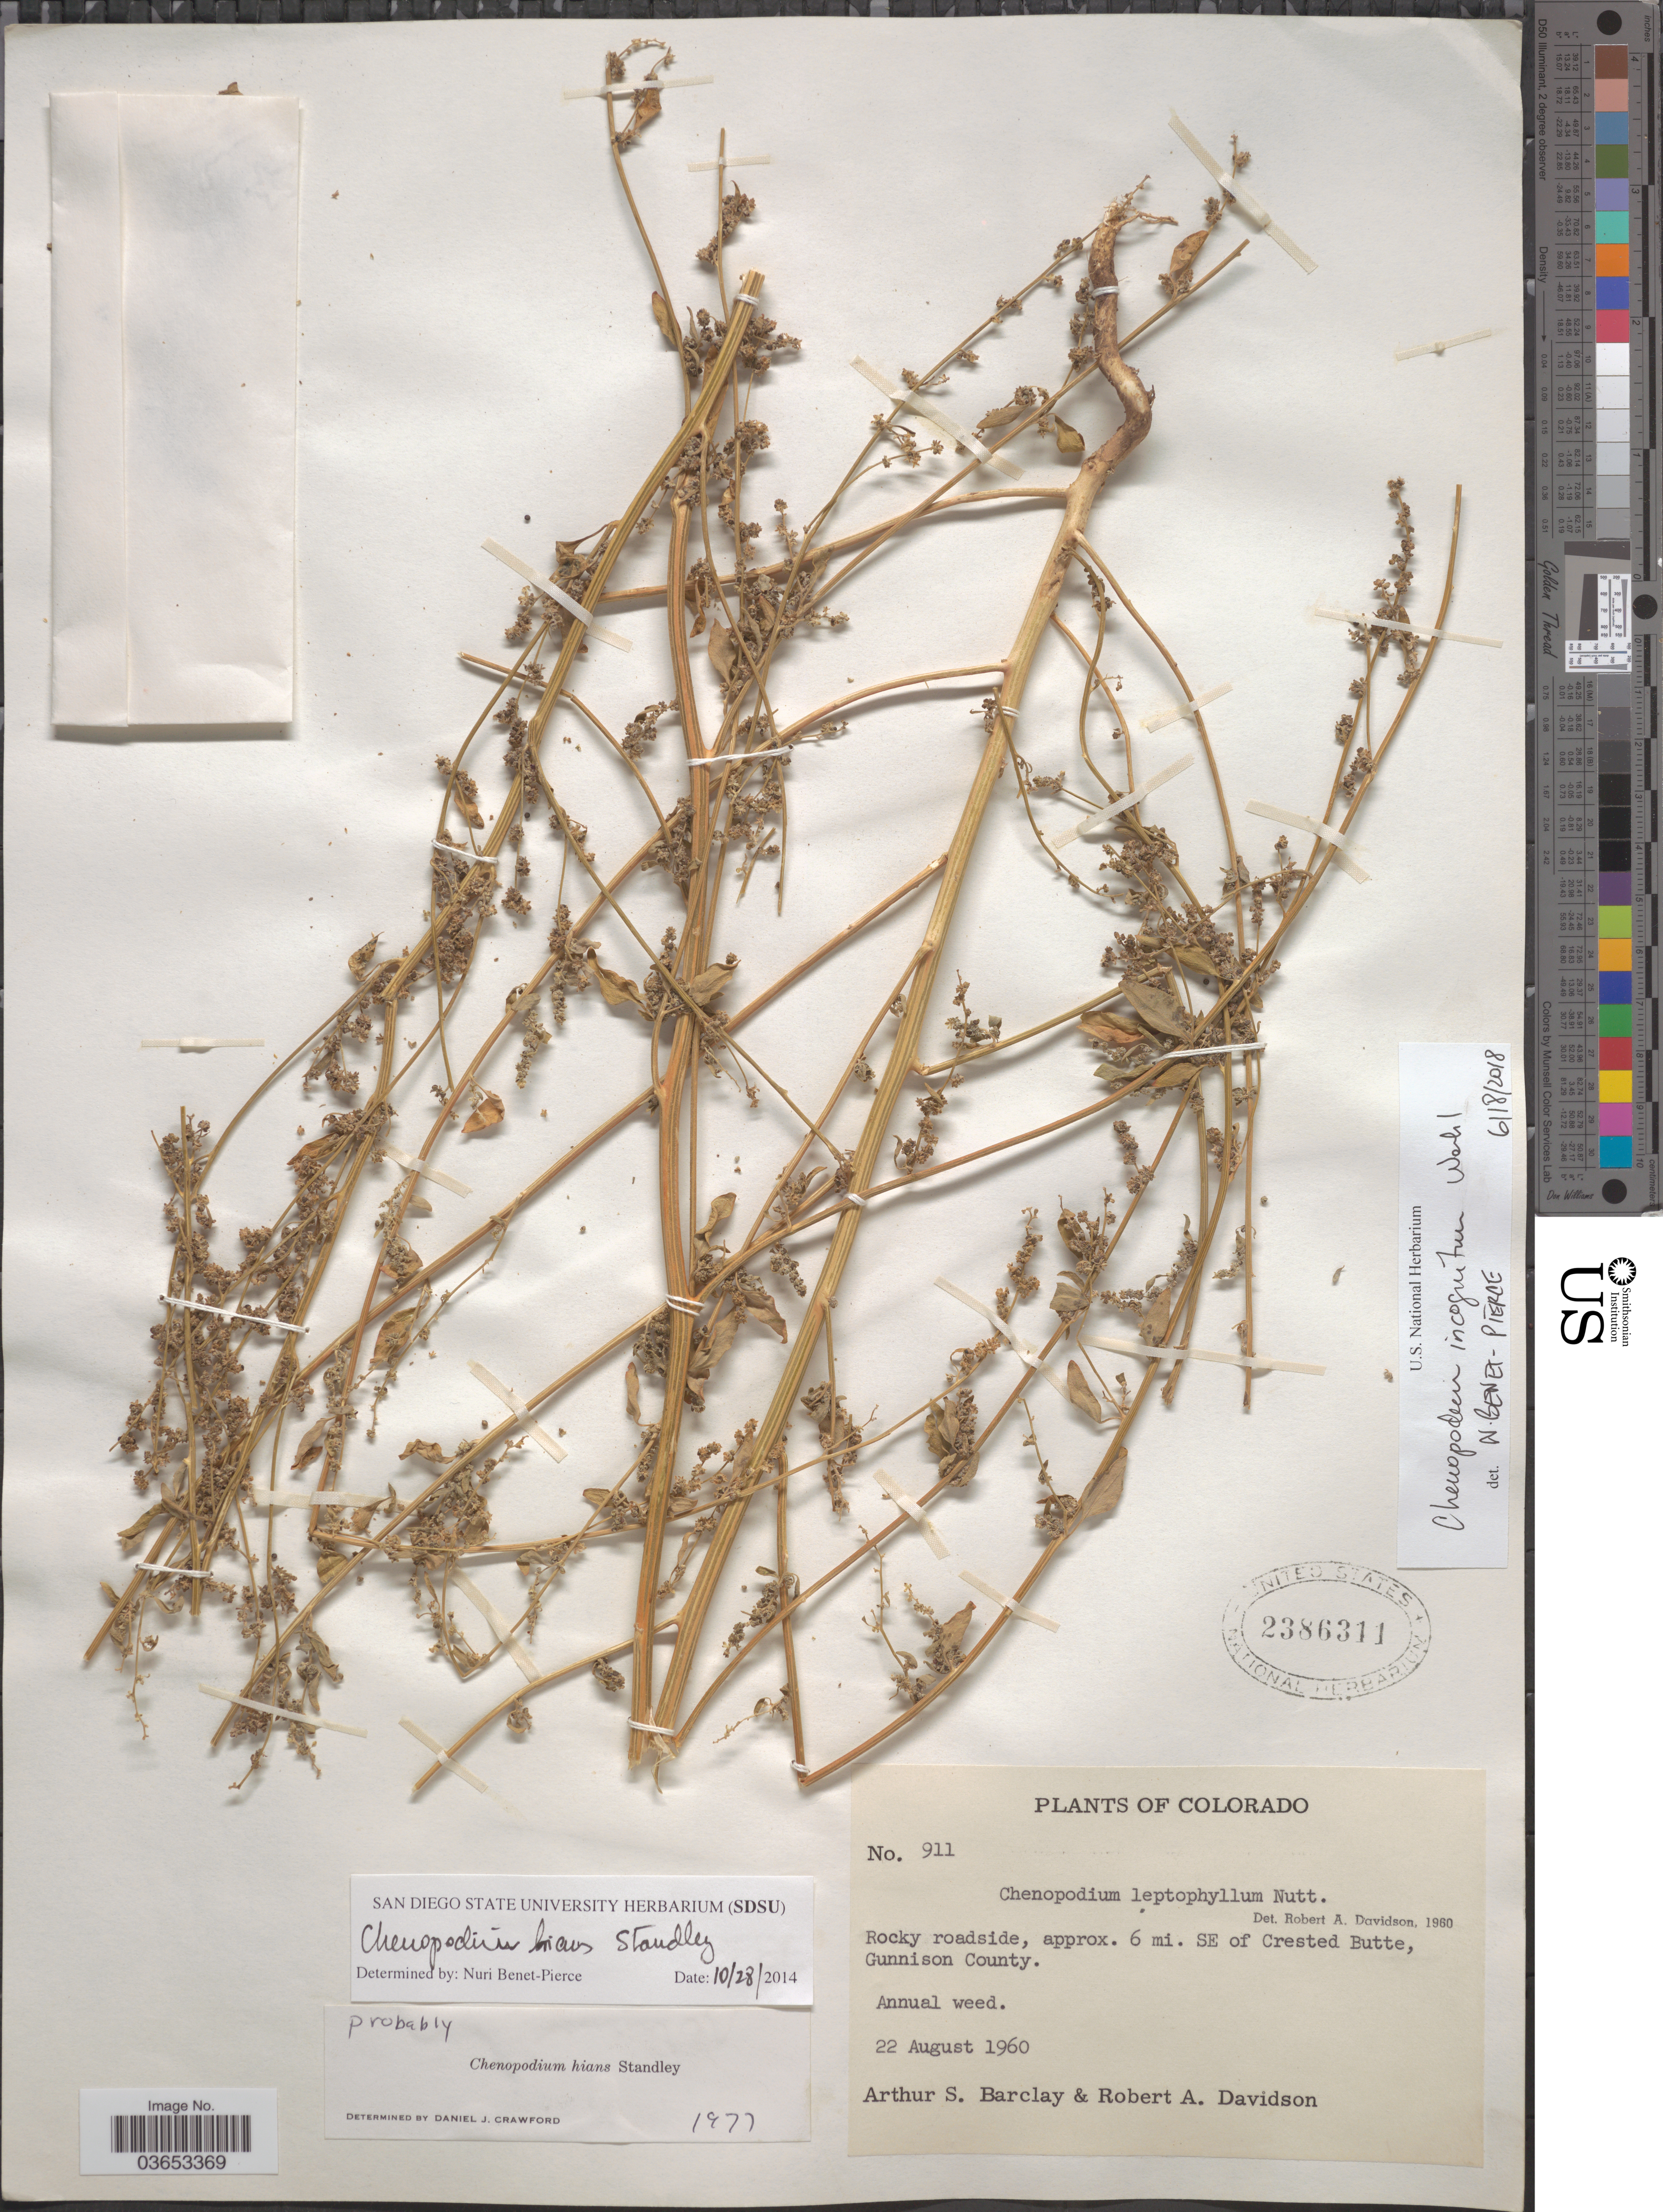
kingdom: Plantae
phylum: Tracheophyta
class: Magnoliopsida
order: Caryophyllales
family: Amaranthaceae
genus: Chenopodium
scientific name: Chenopodium incognitum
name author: Wahl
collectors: A. S. Barclay & R. A. Davidson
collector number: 911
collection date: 1960-08-22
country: United States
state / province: Colorado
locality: Approx. 6 mi. SE of Crested Butte, Gunnison County.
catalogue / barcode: US 2386311